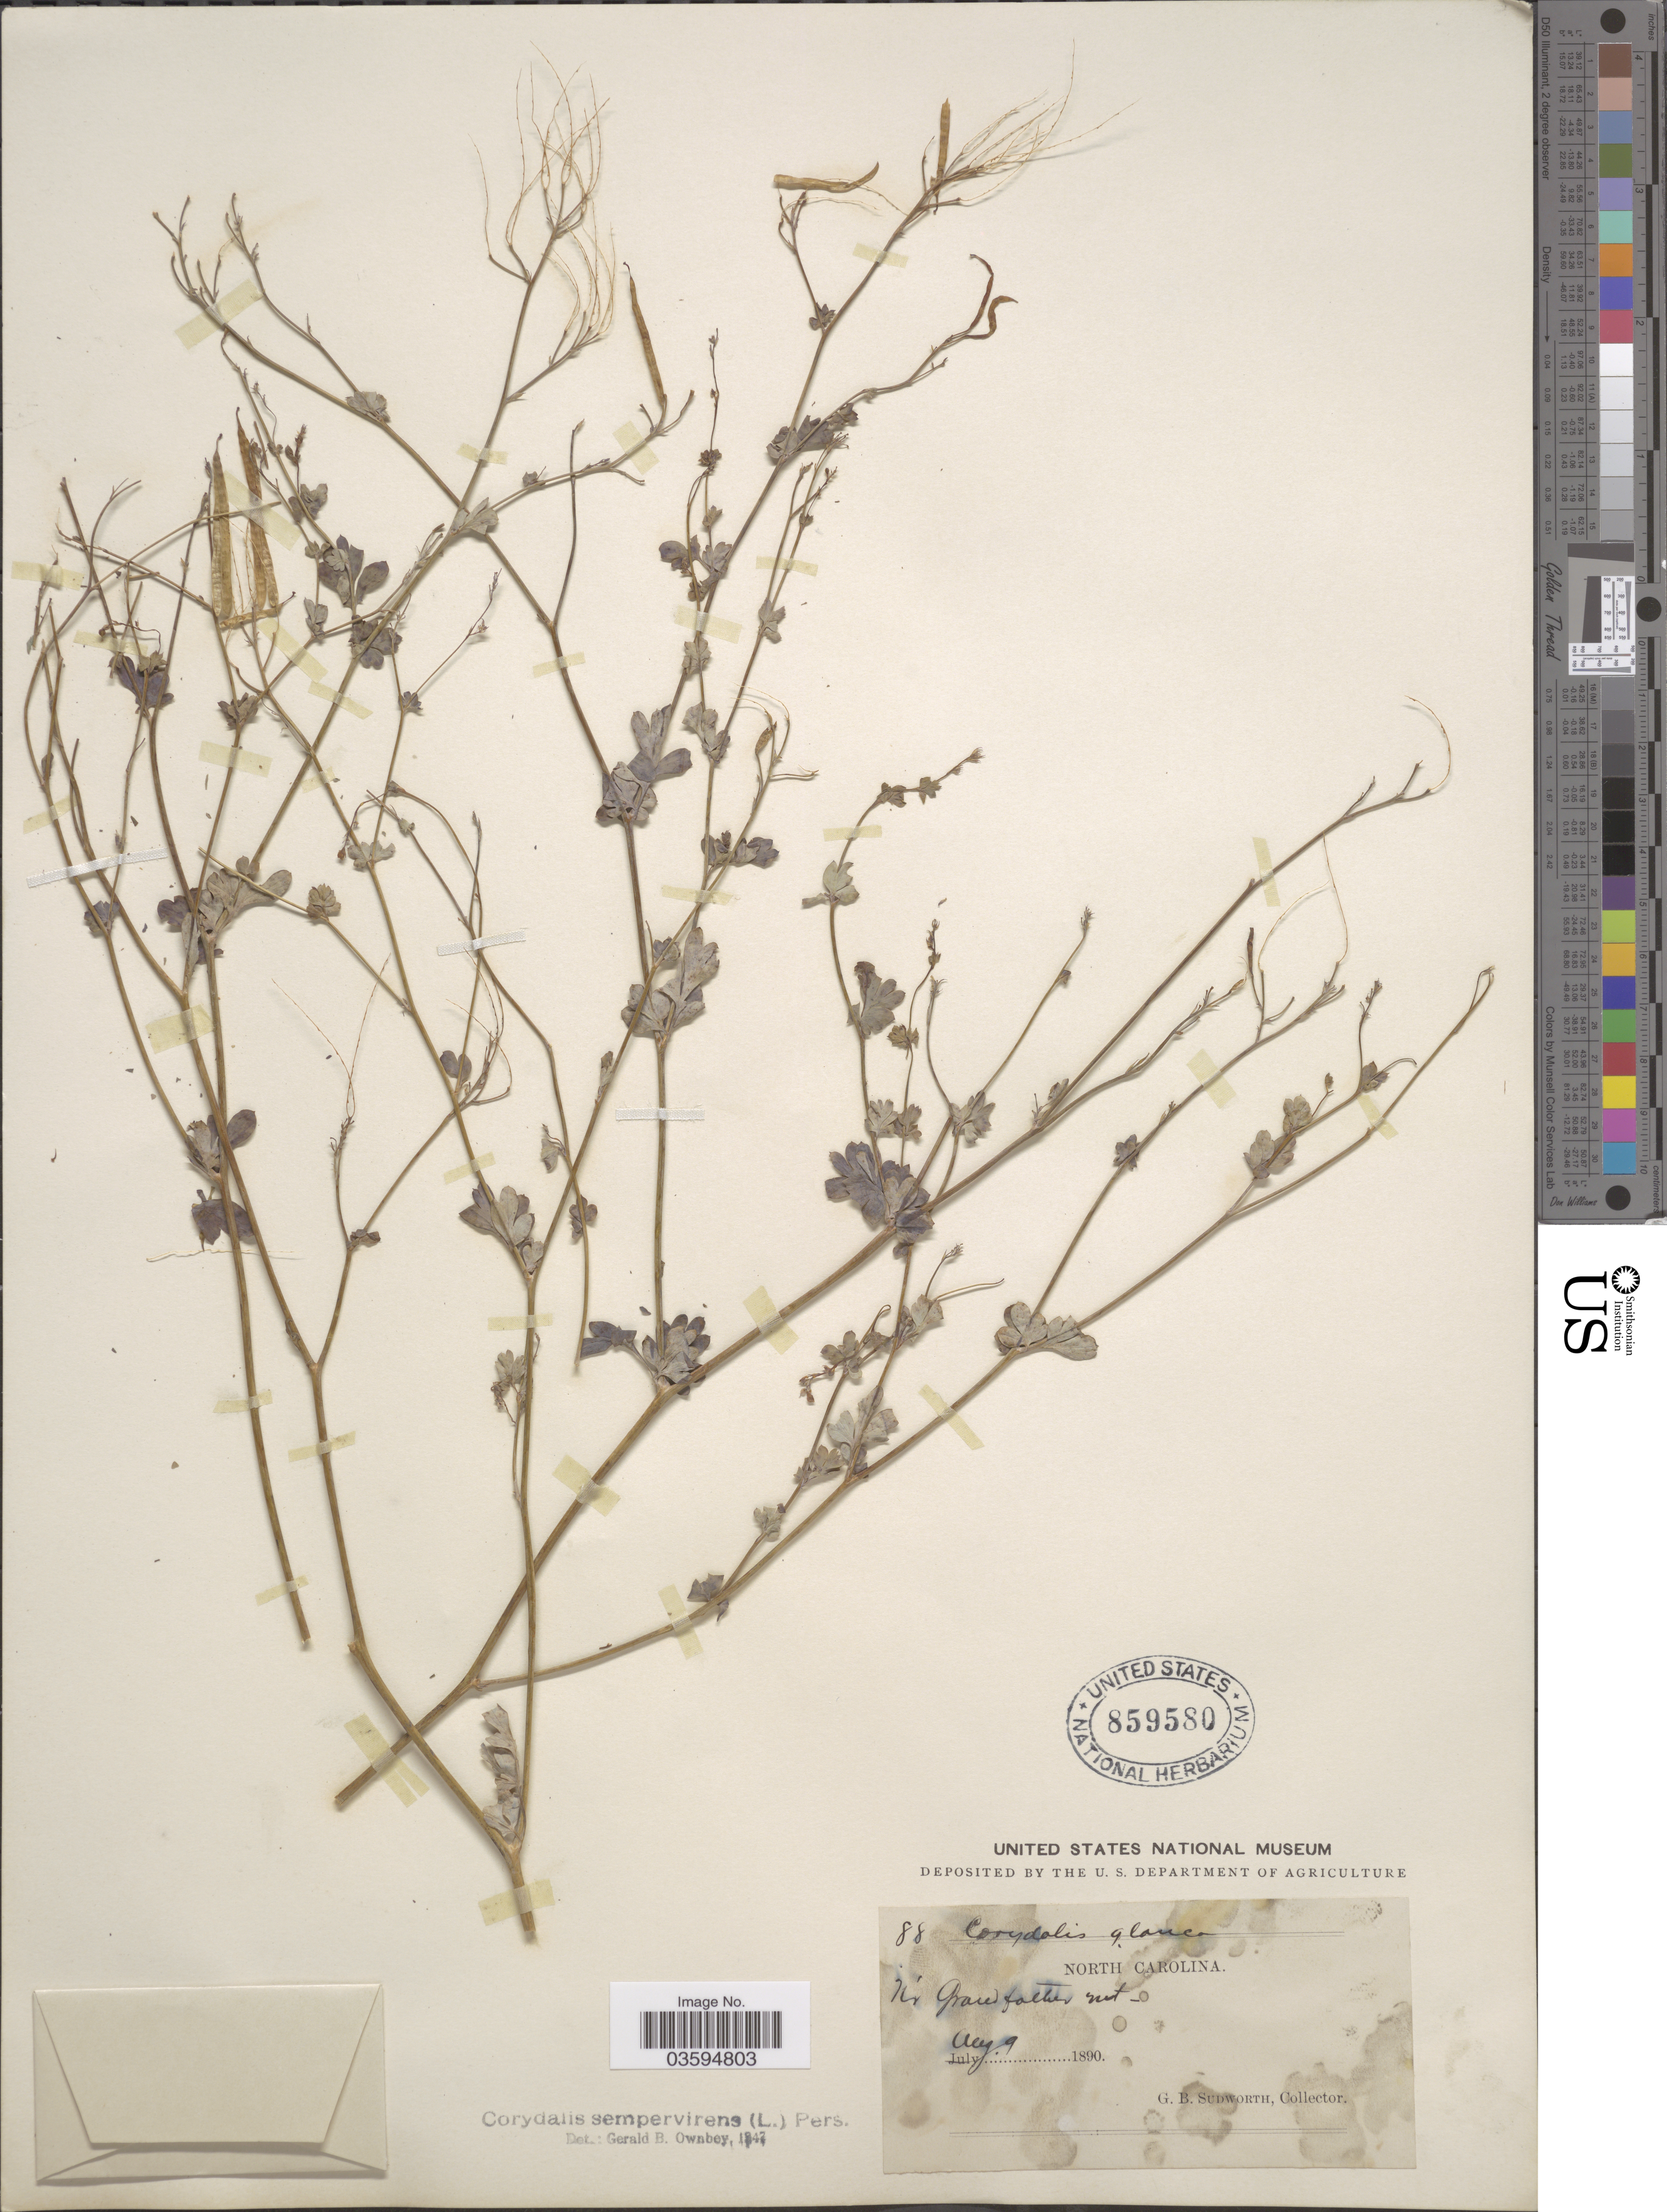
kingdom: Plantae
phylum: Tracheophyta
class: Magnoliopsida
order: Ranunculales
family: Papaveraceae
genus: Capnoides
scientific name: Capnoides sempervirens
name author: (L.) Borkh.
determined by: Strong, M. T., (US), Smithsonian Institution - National Museum of Natural History (UNITED STATES)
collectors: G. B. Sudworth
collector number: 88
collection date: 1890-08-09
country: United States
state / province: North Carolina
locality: N'r Grandfather Mt.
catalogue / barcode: US 859580